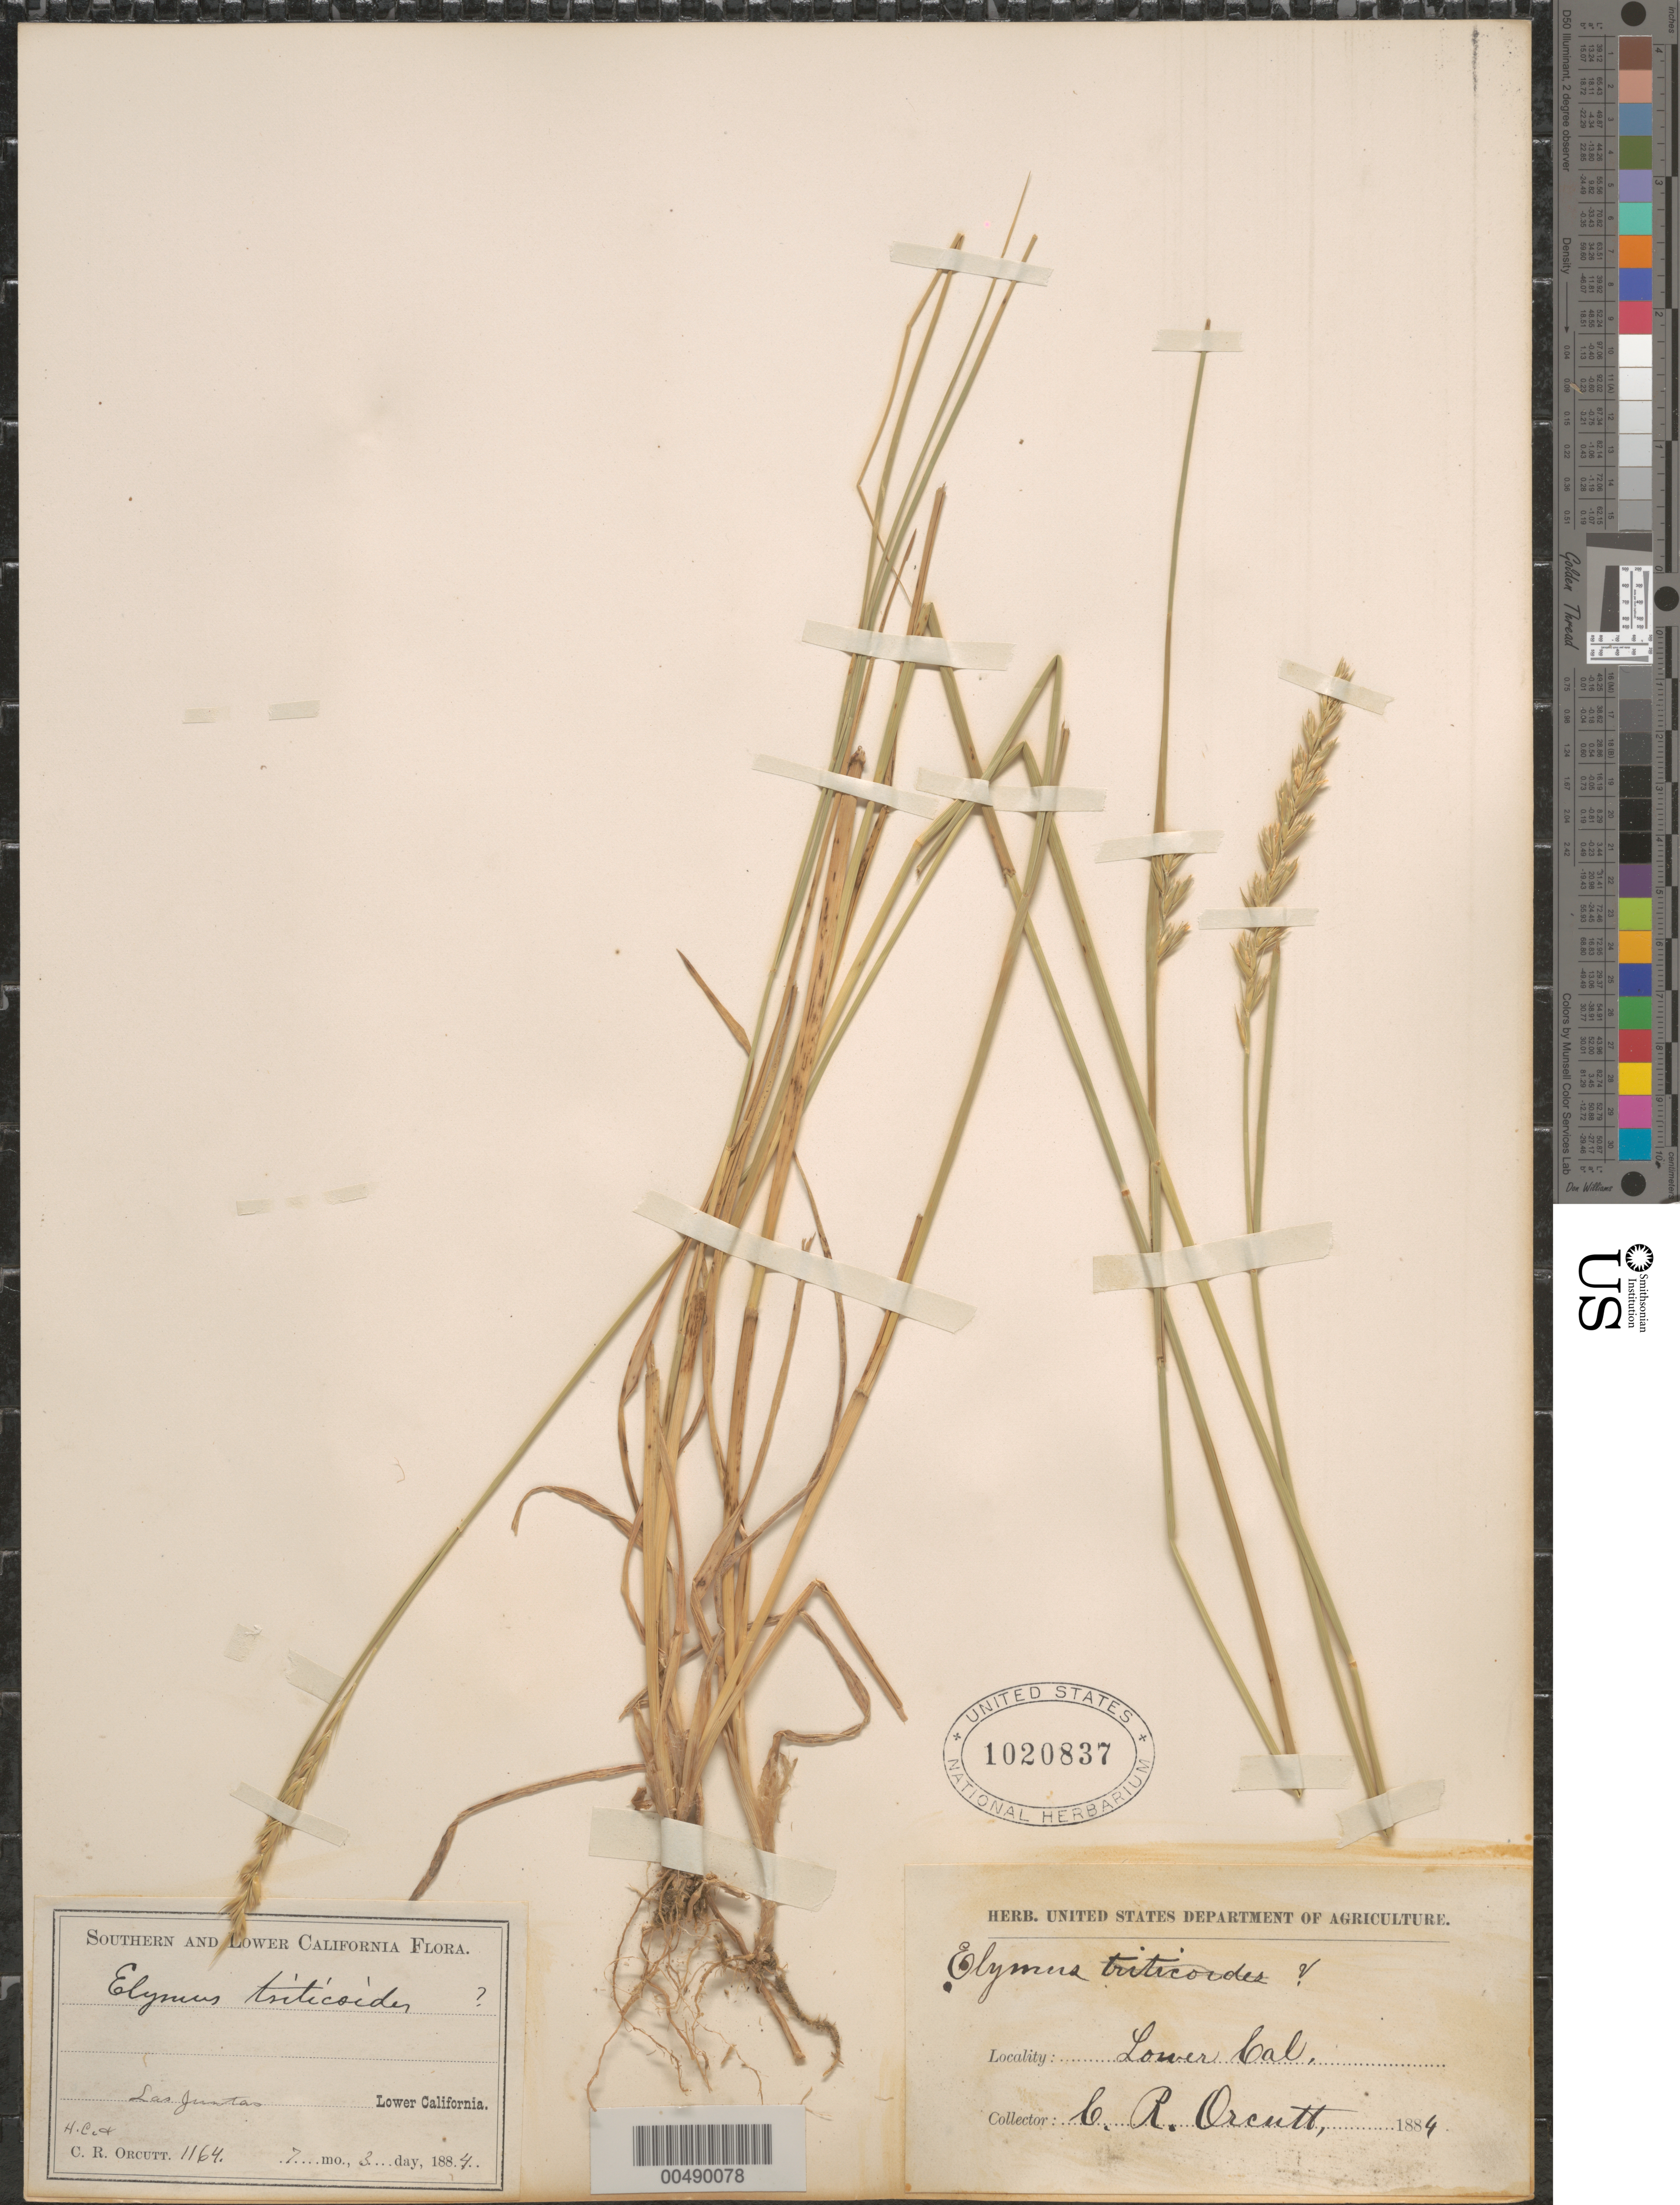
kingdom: Plantae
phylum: Tracheophyta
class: Liliopsida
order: Poales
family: Poaceae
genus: Elymus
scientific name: Elymus triticoides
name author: Buckley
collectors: C. R. Orcutt & H. C. Orcutt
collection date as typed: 3 Jul 1884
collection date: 1884-07-03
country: Mexico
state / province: Baja California Norte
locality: Las Juntas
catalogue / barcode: US 1020837